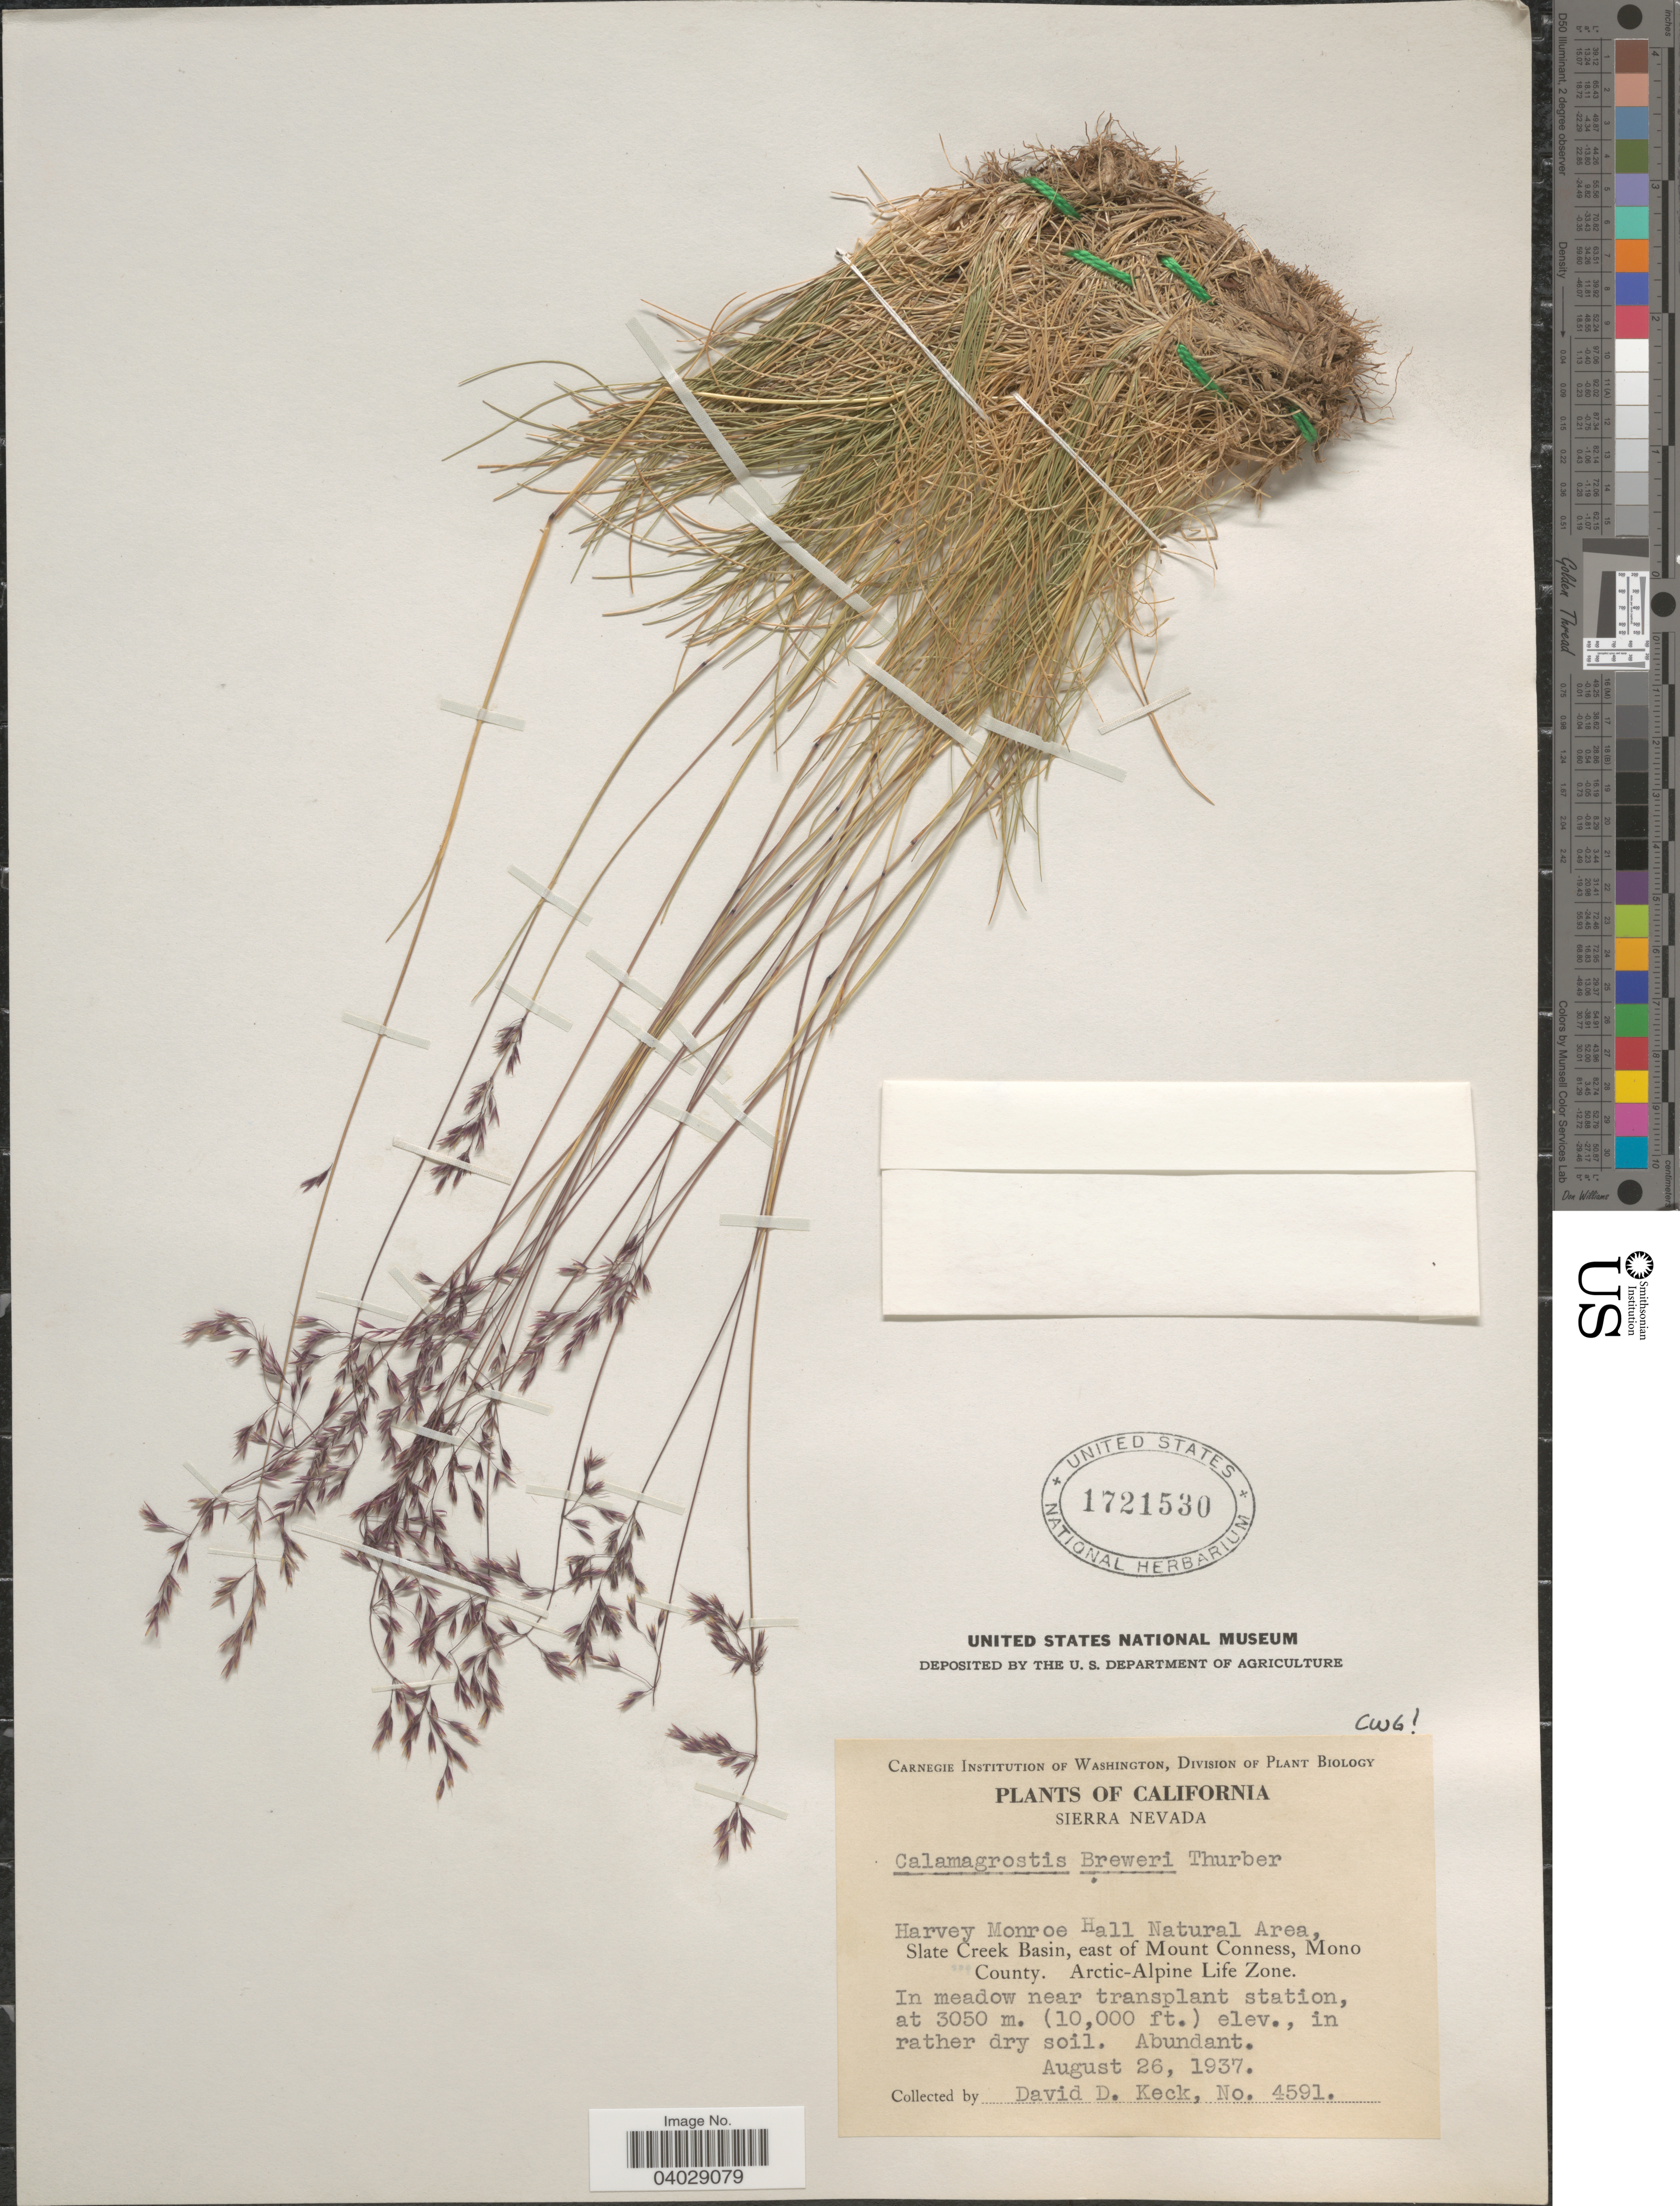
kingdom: Plantae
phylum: Tracheophyta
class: Liliopsida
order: Poales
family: Poaceae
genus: Calamagrostis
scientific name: Calamagrostis muiriana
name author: B.L. Wilson & Sami Gray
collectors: D. D. Keck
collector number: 4591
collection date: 1937-08-26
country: United States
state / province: California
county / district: Mono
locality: Sierra Nevada. Harvey Monroe Hall Natural Area, Slate Creek Basin, east of Mount Conness, Mono County. Arctic-Alpine Life Zone. In meadow near transplant station.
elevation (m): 3050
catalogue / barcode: US 1721530